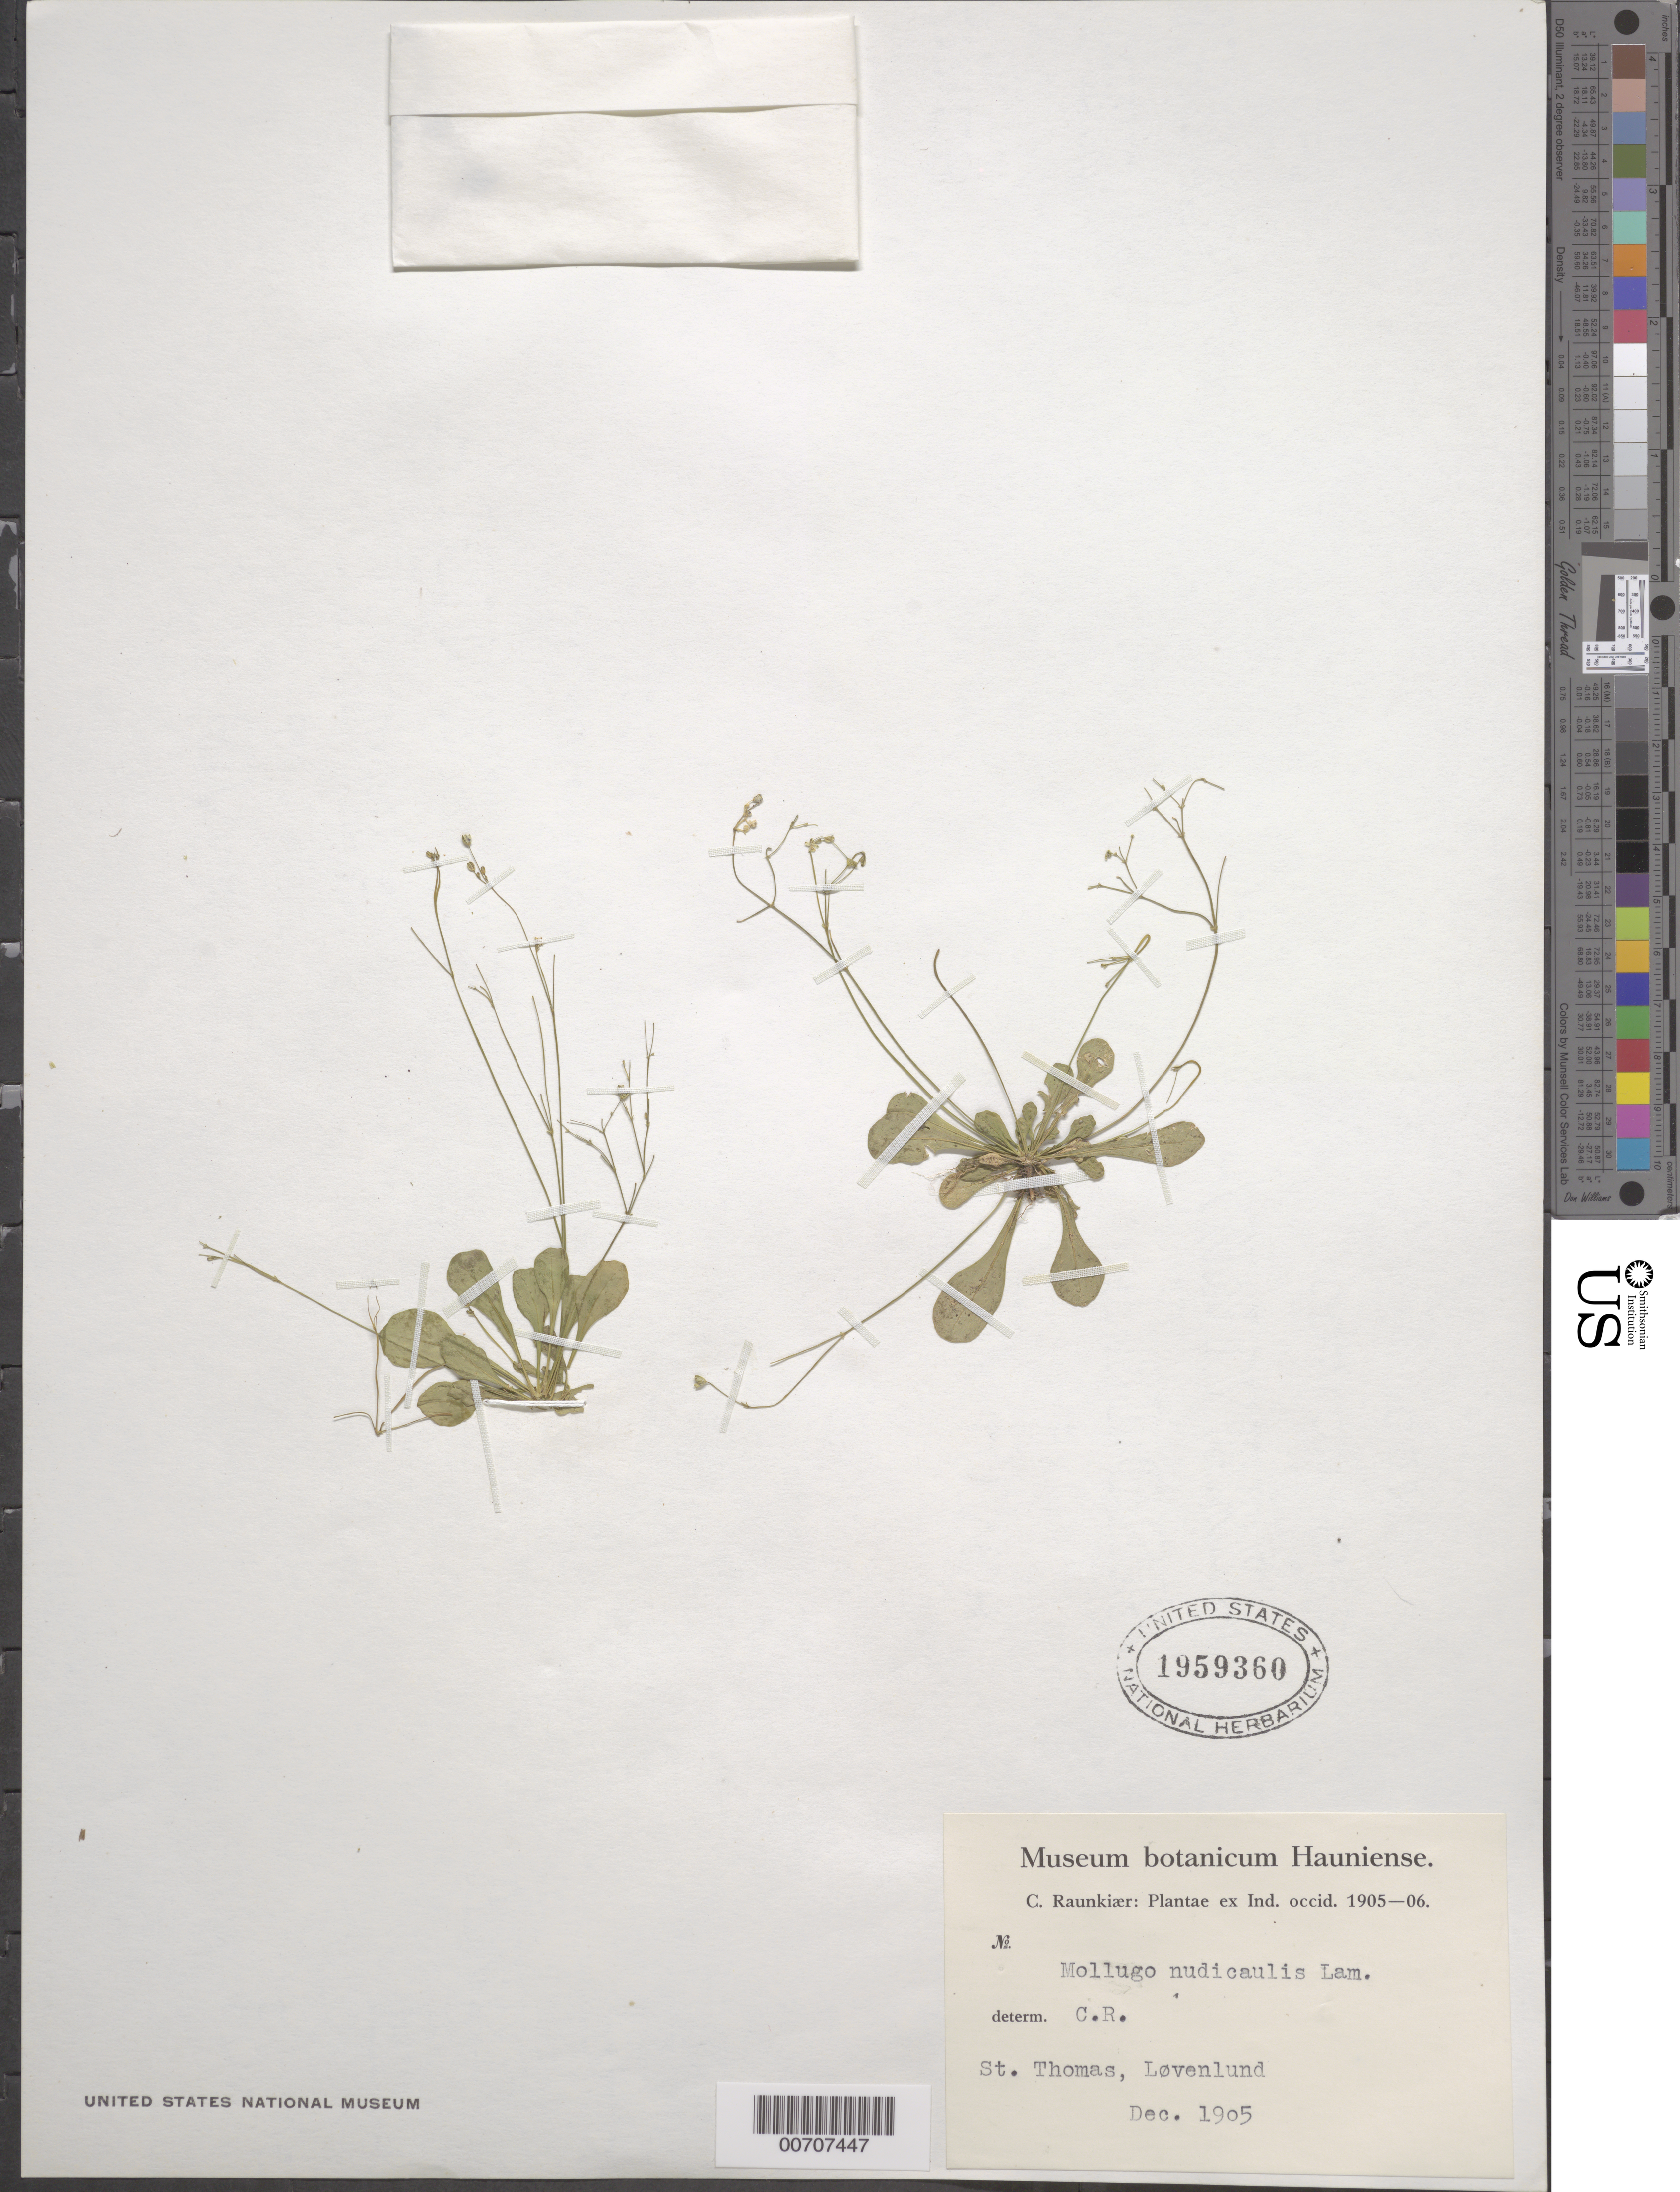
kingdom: Plantae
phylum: Tracheophyta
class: Magnoliopsida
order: Caryophyllales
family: Molluginaceae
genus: Paramollugo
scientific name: Paramollugo spathulata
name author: (Sw.) Sukhor.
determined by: Strong, Mark T., (BOT), Smithsonian Institution - National Museum of Natural History (UNITED STATES)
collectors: C. C. Raunkiaer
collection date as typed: Dec 1905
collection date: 1905-12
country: U.S. Virgin Islands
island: St. Thomas Island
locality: Lovenlund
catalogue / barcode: US 1959360